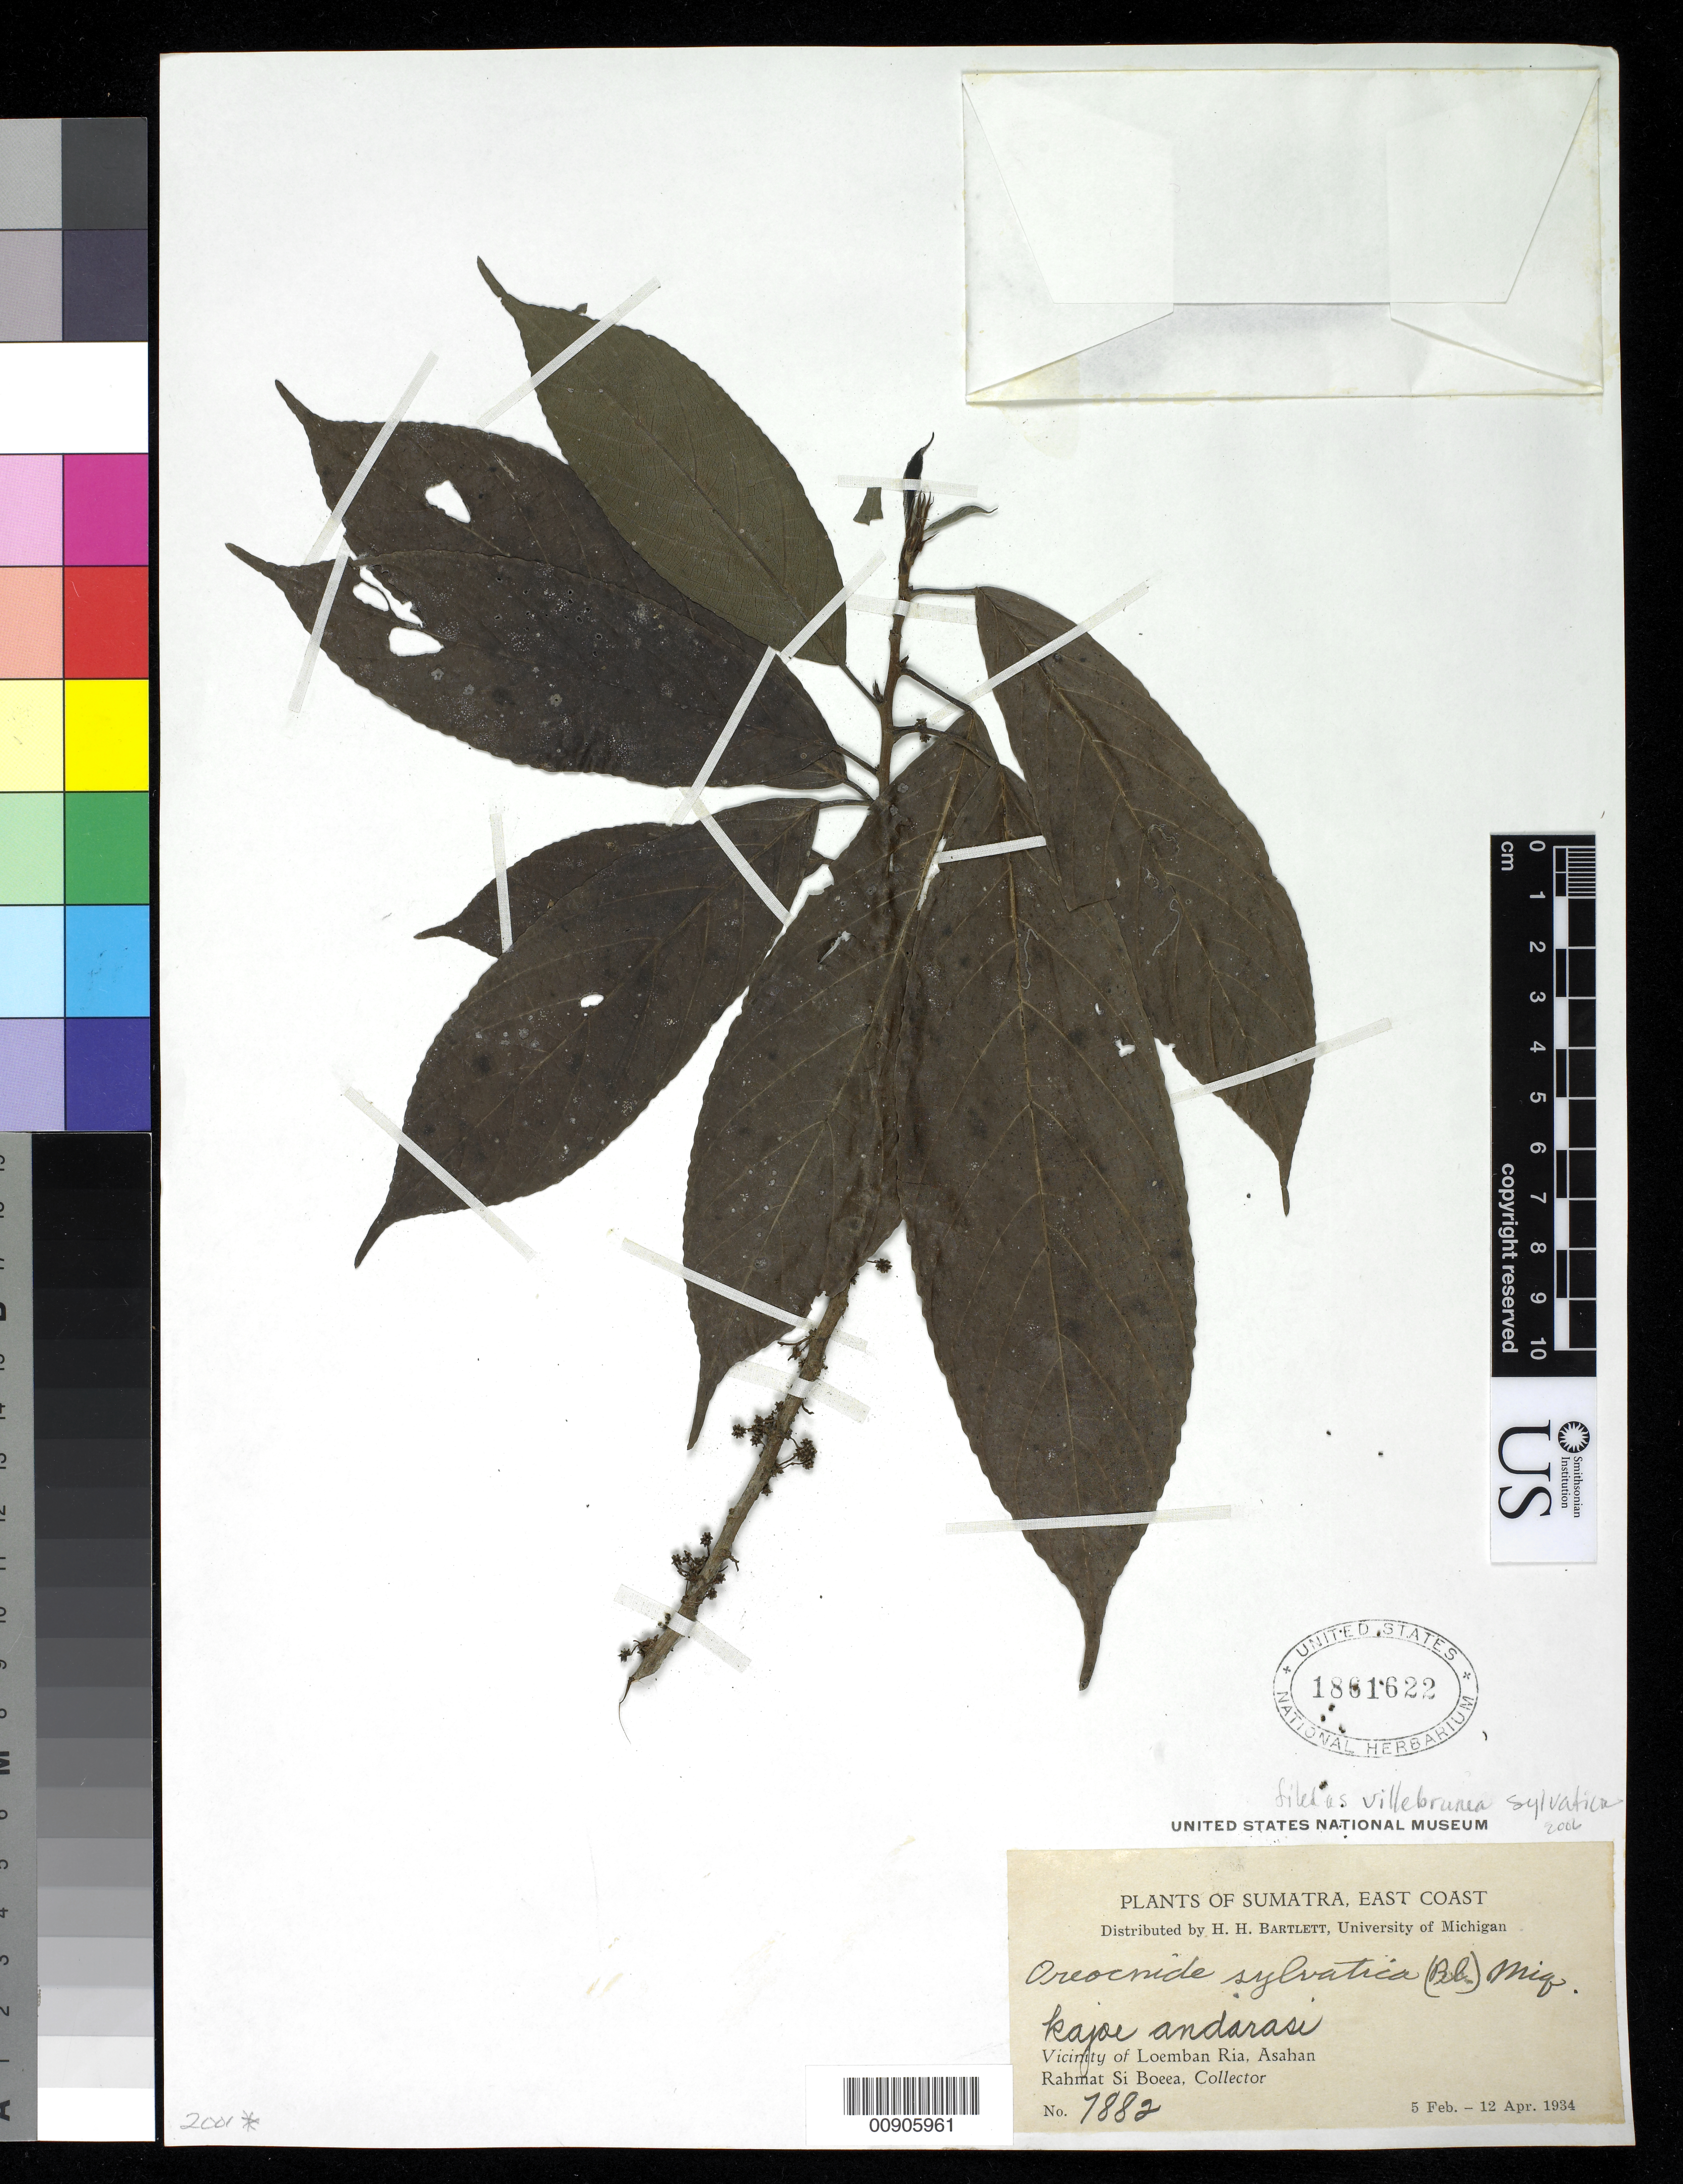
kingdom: Plantae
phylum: Tracheophyta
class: Magnoliopsida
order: Rosales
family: Urticaceae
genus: Oreocnide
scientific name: Oreocnide rubescens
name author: (Blume) Miq.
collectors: Rahmat Si Boeea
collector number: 7882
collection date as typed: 05 Feb 1934 to 12 Apr 1934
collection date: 1934-02-05/1934-04-12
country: Indonesia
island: Sumatra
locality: Sumatra, East Coast, vicinity of Loemban Ria, Asahan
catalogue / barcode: US 1861622